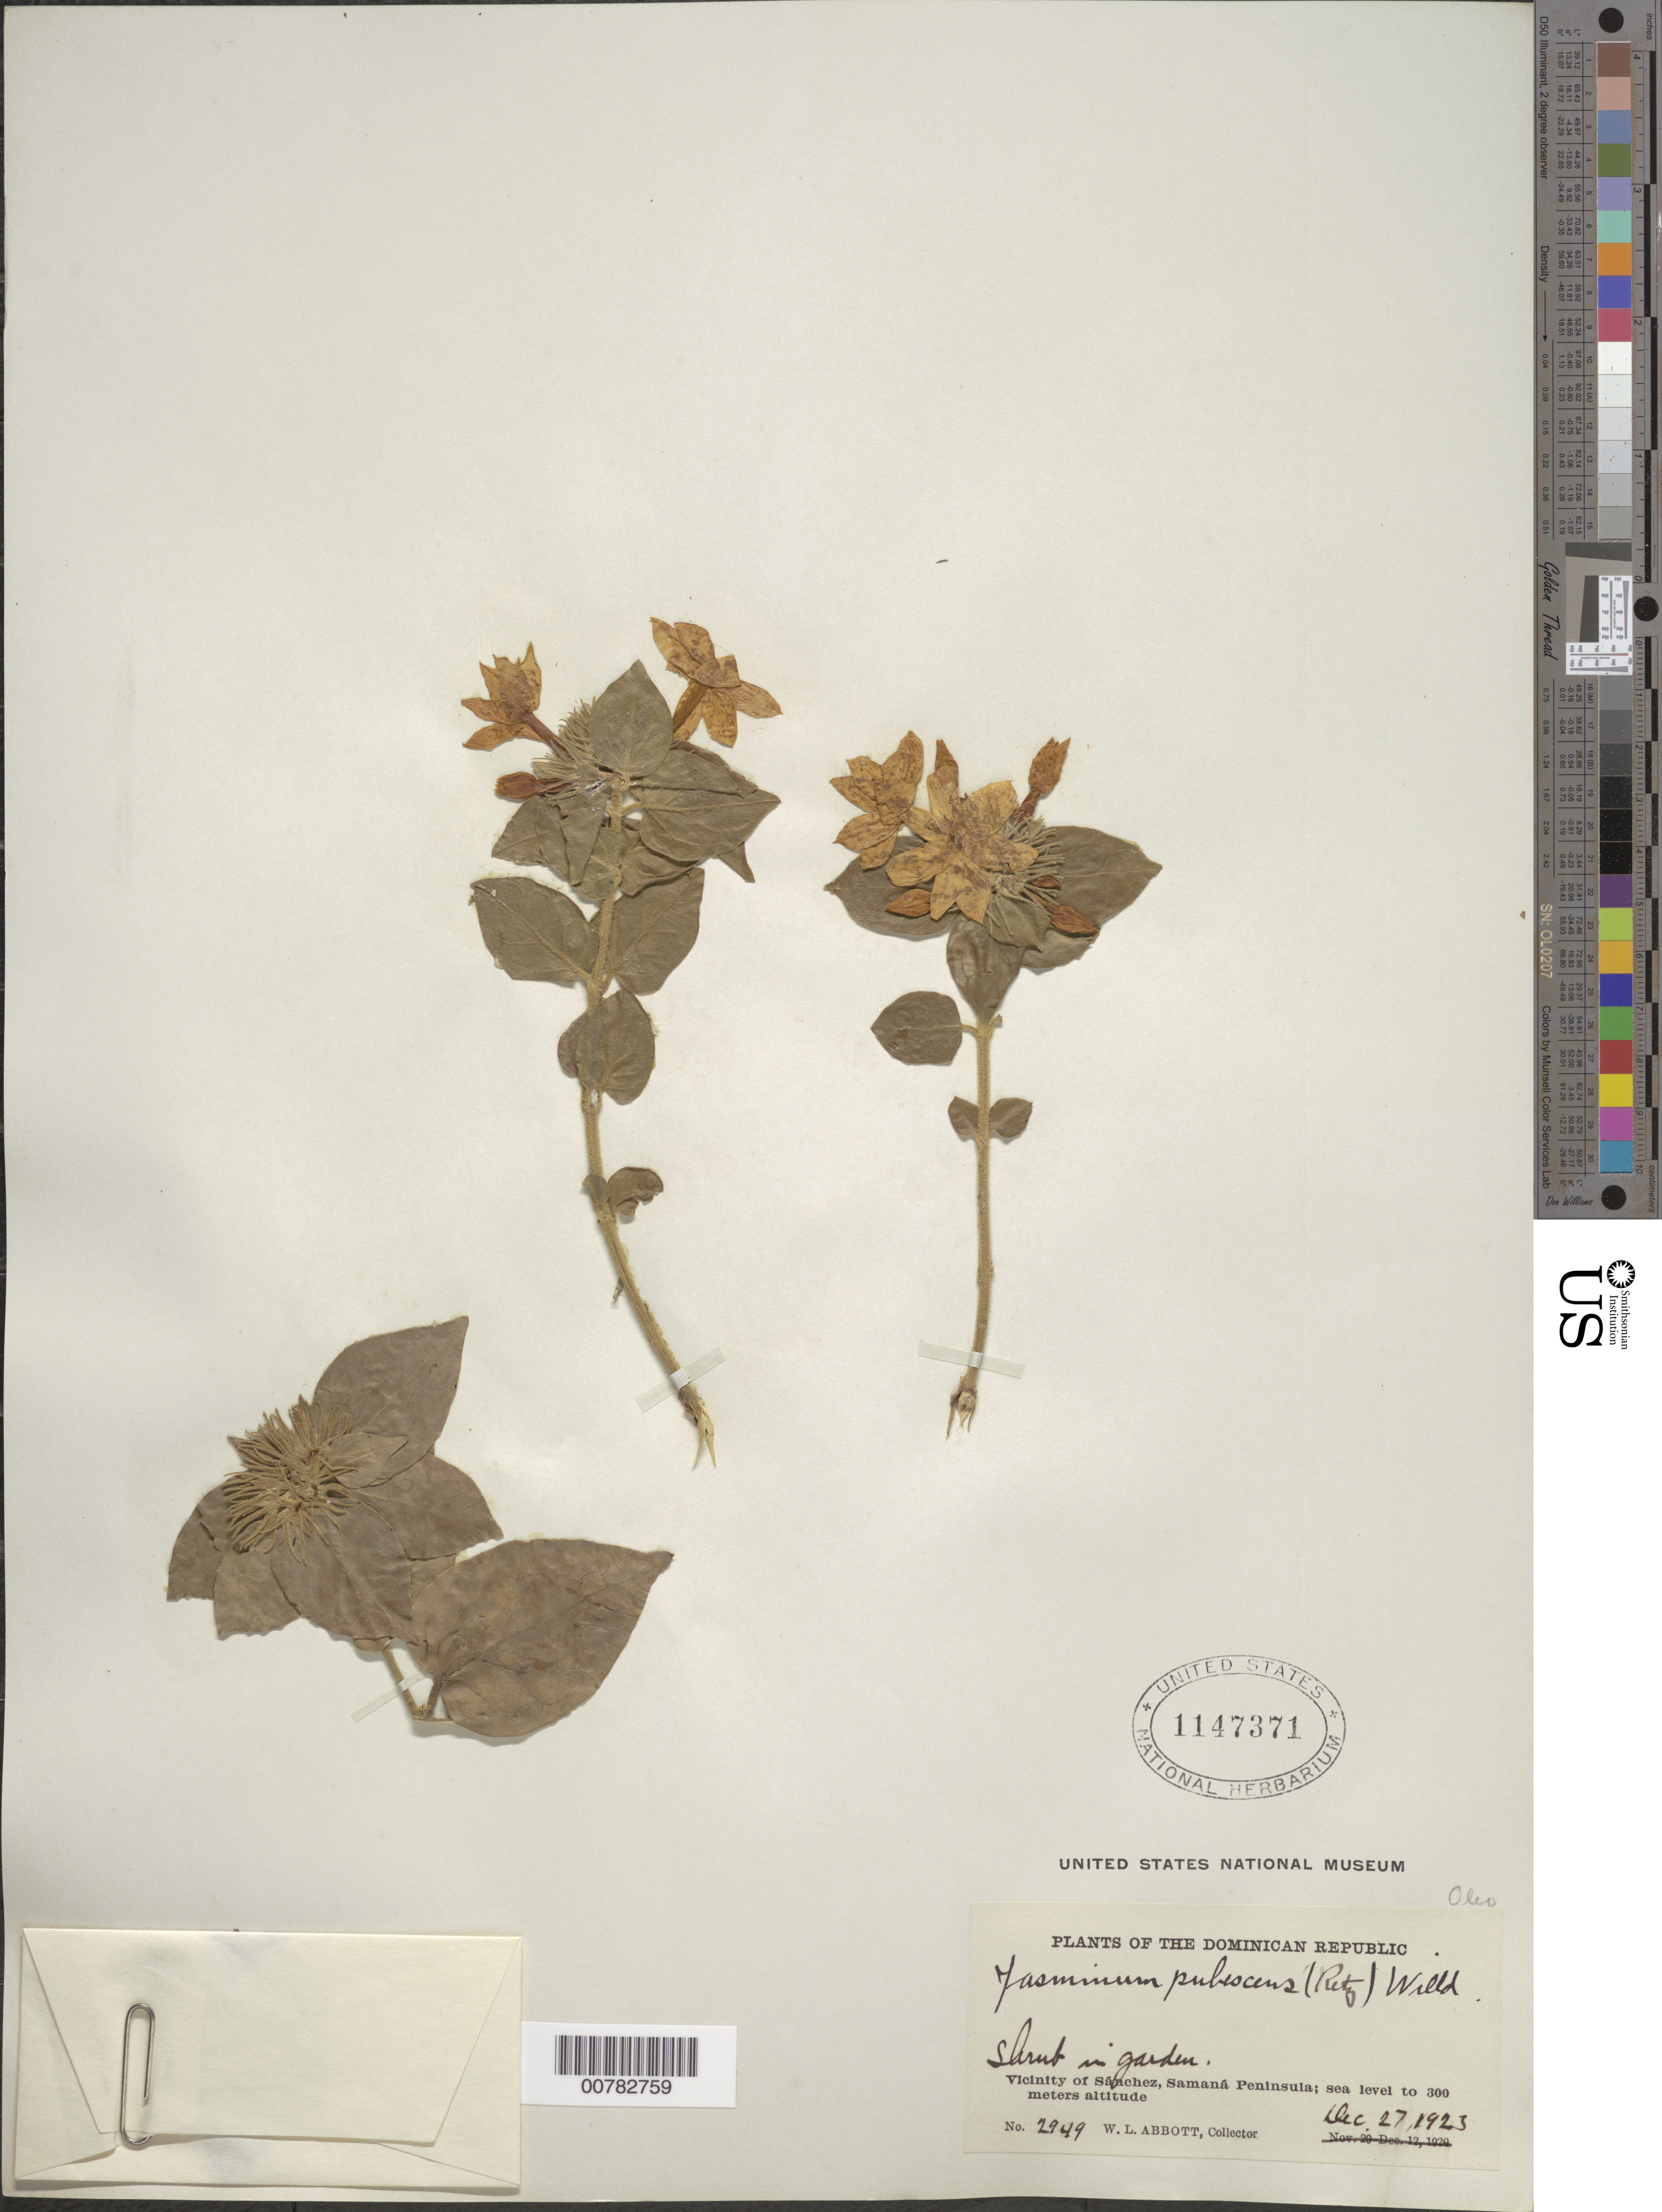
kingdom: Plantae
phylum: Tracheophyta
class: Magnoliopsida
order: Lamiales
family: Oleaceae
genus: Jasminum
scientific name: Jasminum multiflorum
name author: (Burm. f.) Andrews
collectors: W. L. Abbott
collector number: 2949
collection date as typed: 27 Dec 1923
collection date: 1923-12-27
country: Dominican Republic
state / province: Samana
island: Hispaniola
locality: Vicinity of Sánchez, Samaná Peninsula.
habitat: In garden.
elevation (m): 0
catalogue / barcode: US 1147371